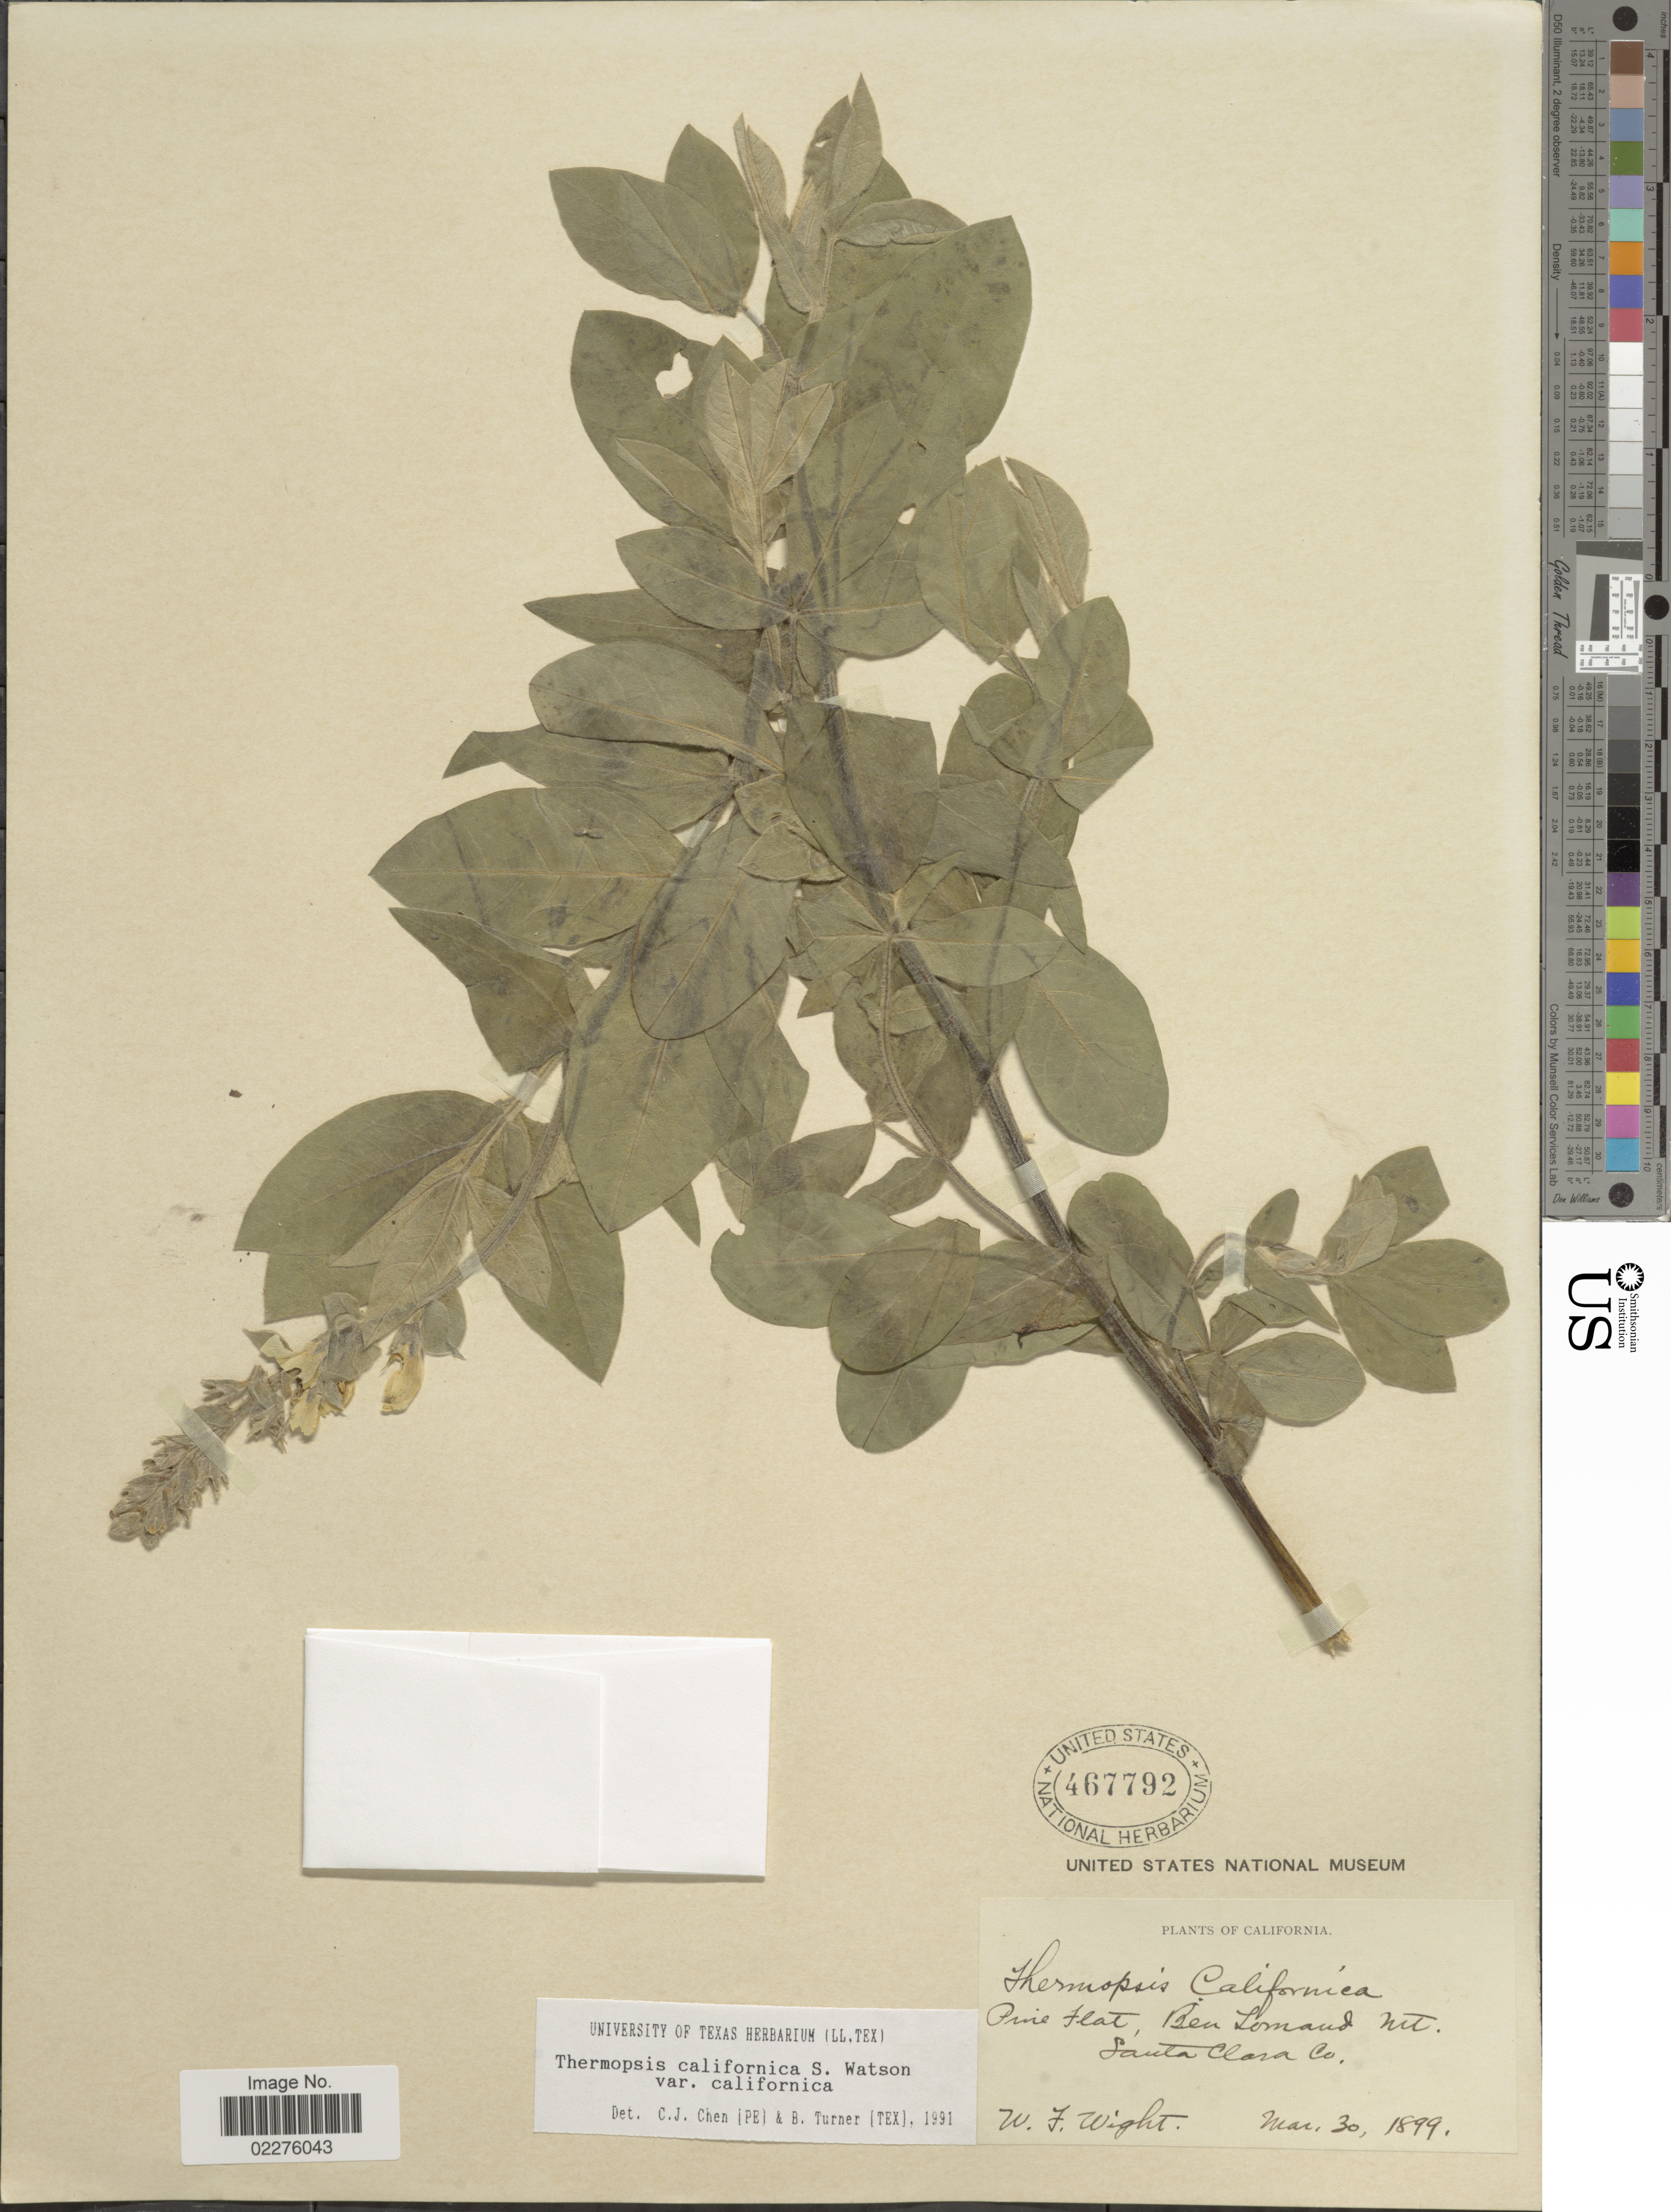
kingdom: Plantae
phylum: Tracheophyta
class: Magnoliopsida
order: Fabales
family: Fabaceae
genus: Thermopsis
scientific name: Thermopsis californica var. californica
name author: S. Watson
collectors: W. Wight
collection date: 1899-03-30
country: United States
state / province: California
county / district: Santa Clara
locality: Pine flat, Ben Lomand Mt. Santa Clara Co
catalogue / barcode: US 467792